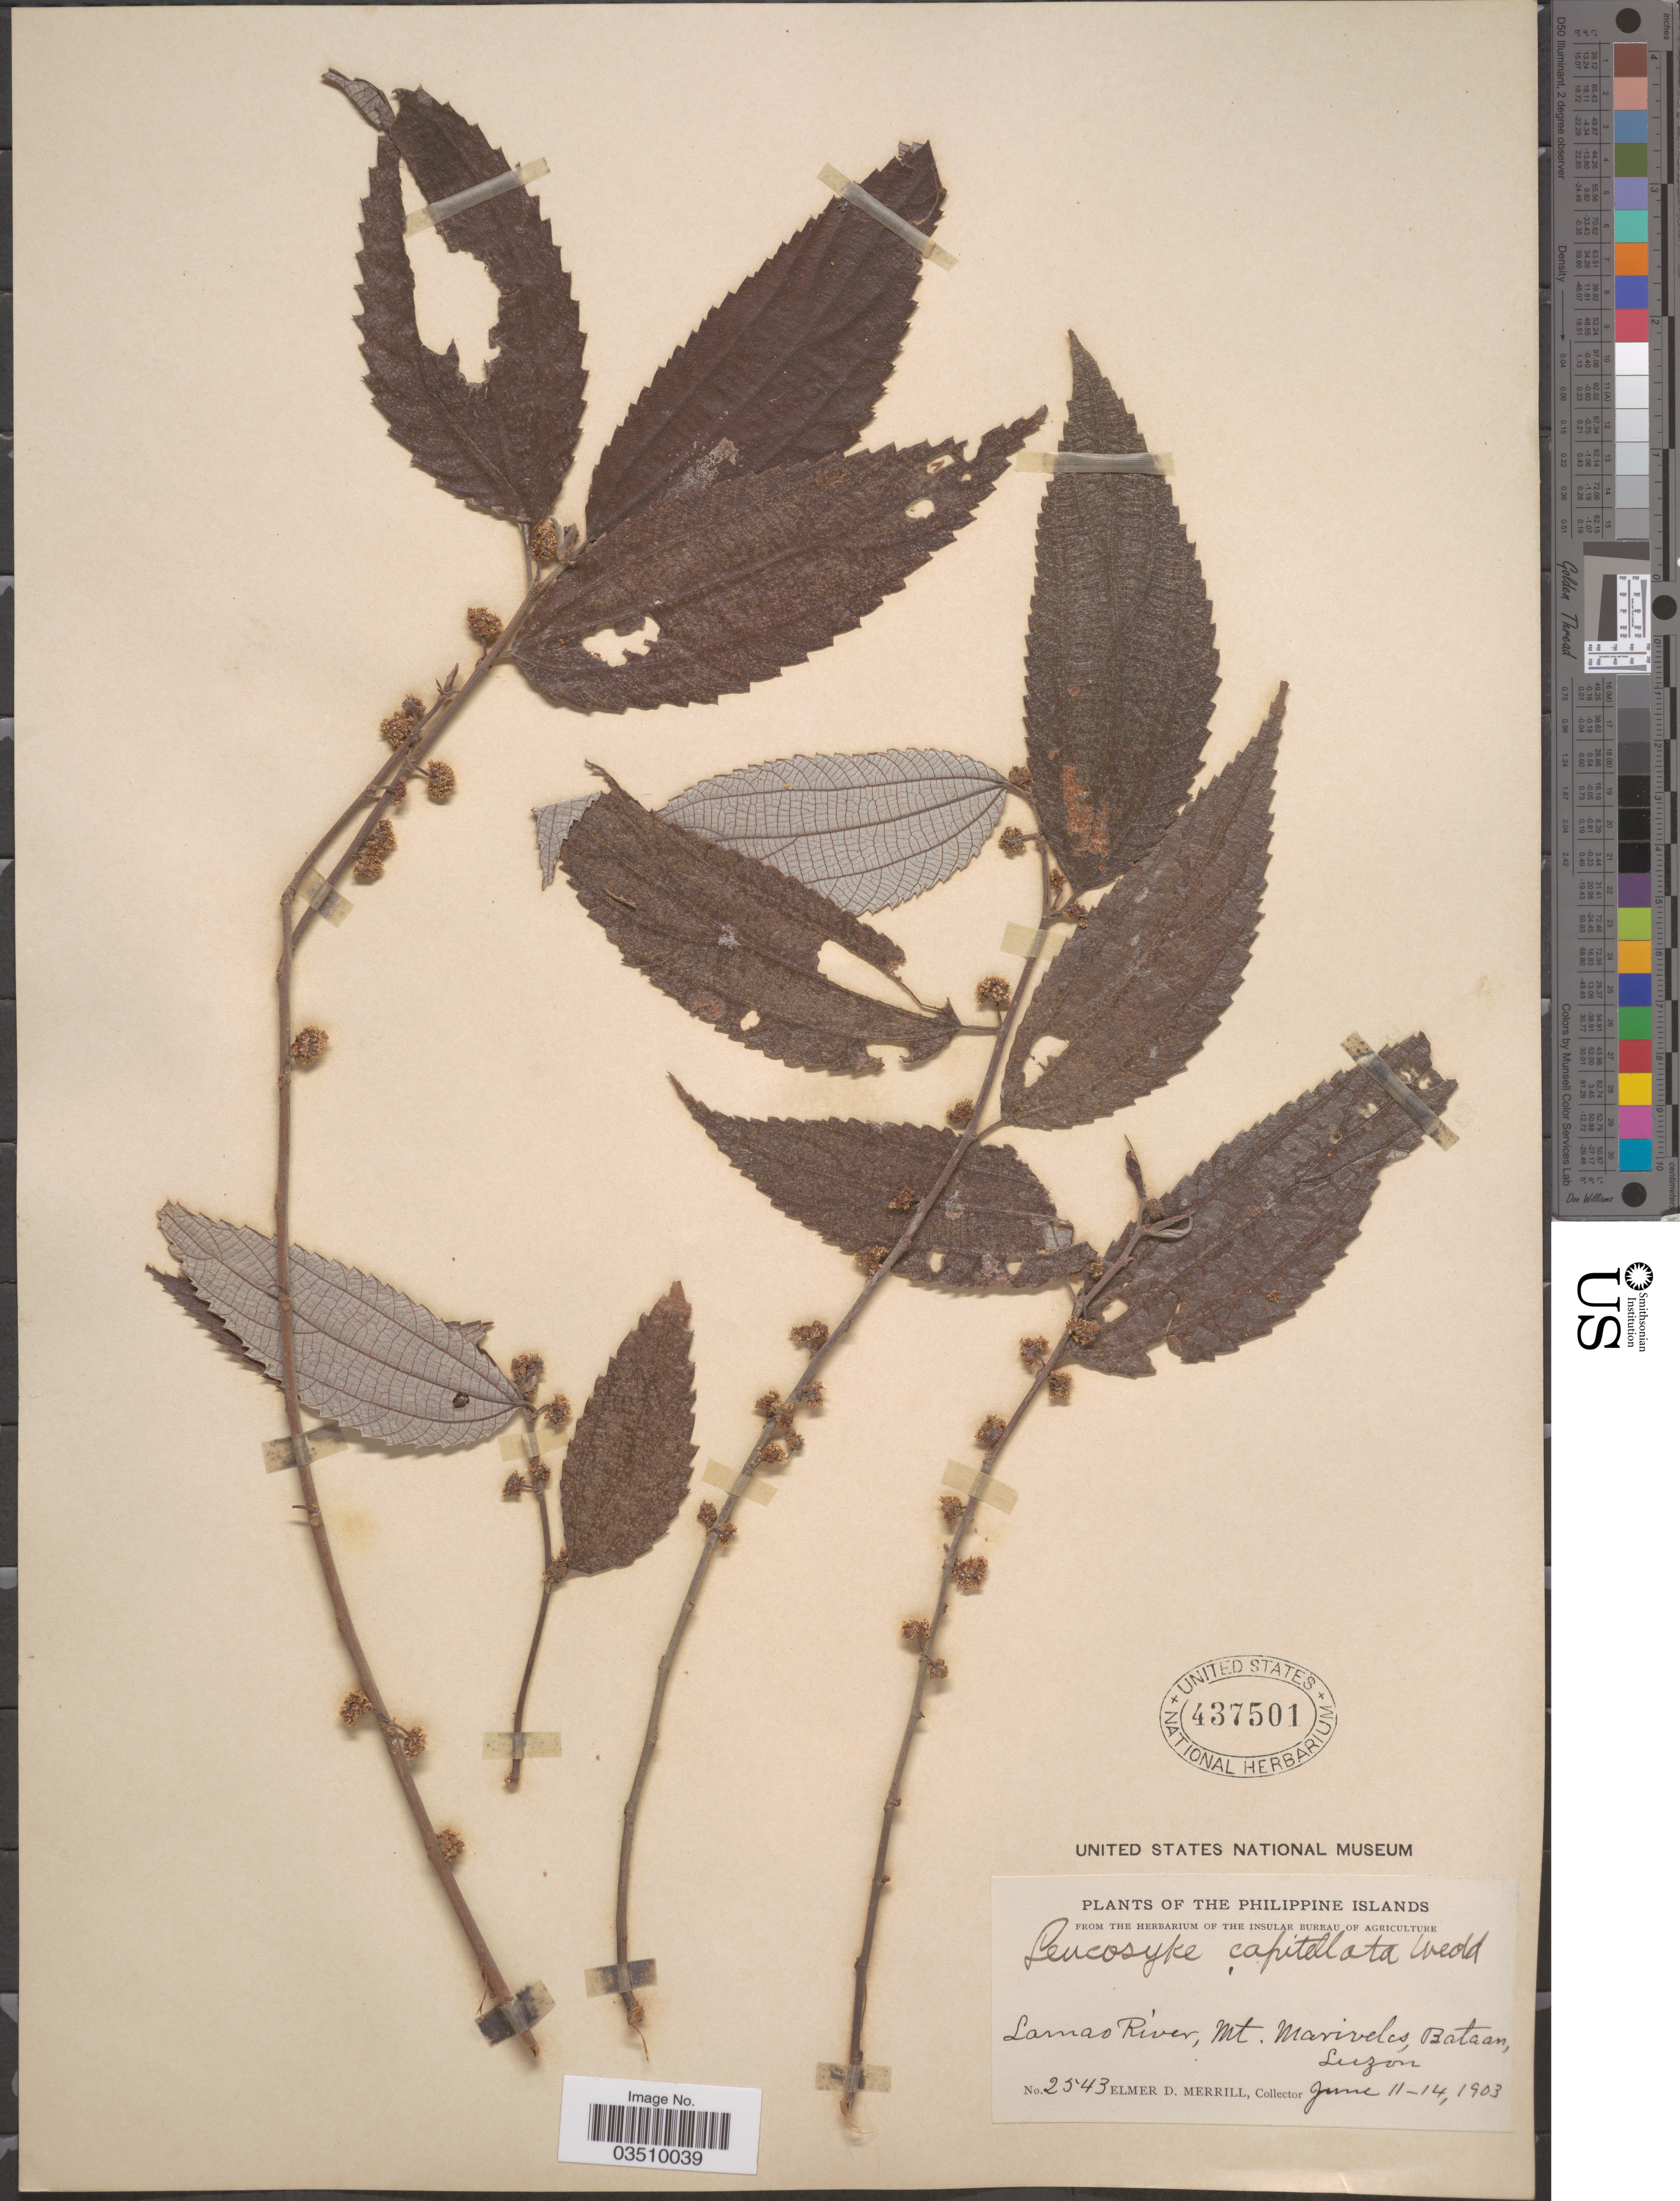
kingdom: Plantae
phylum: Tracheophyta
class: Magnoliopsida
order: Rosales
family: Urticaceae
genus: Leucosyke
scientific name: Leucosyke capitellata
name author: (Poir.) Wedd.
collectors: E. D. Merrill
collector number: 2543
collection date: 1903-06-11/1903-06-14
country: Philippines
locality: Lamao River, Mt. Mariveles, Bataan, Luzon.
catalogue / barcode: US 437501